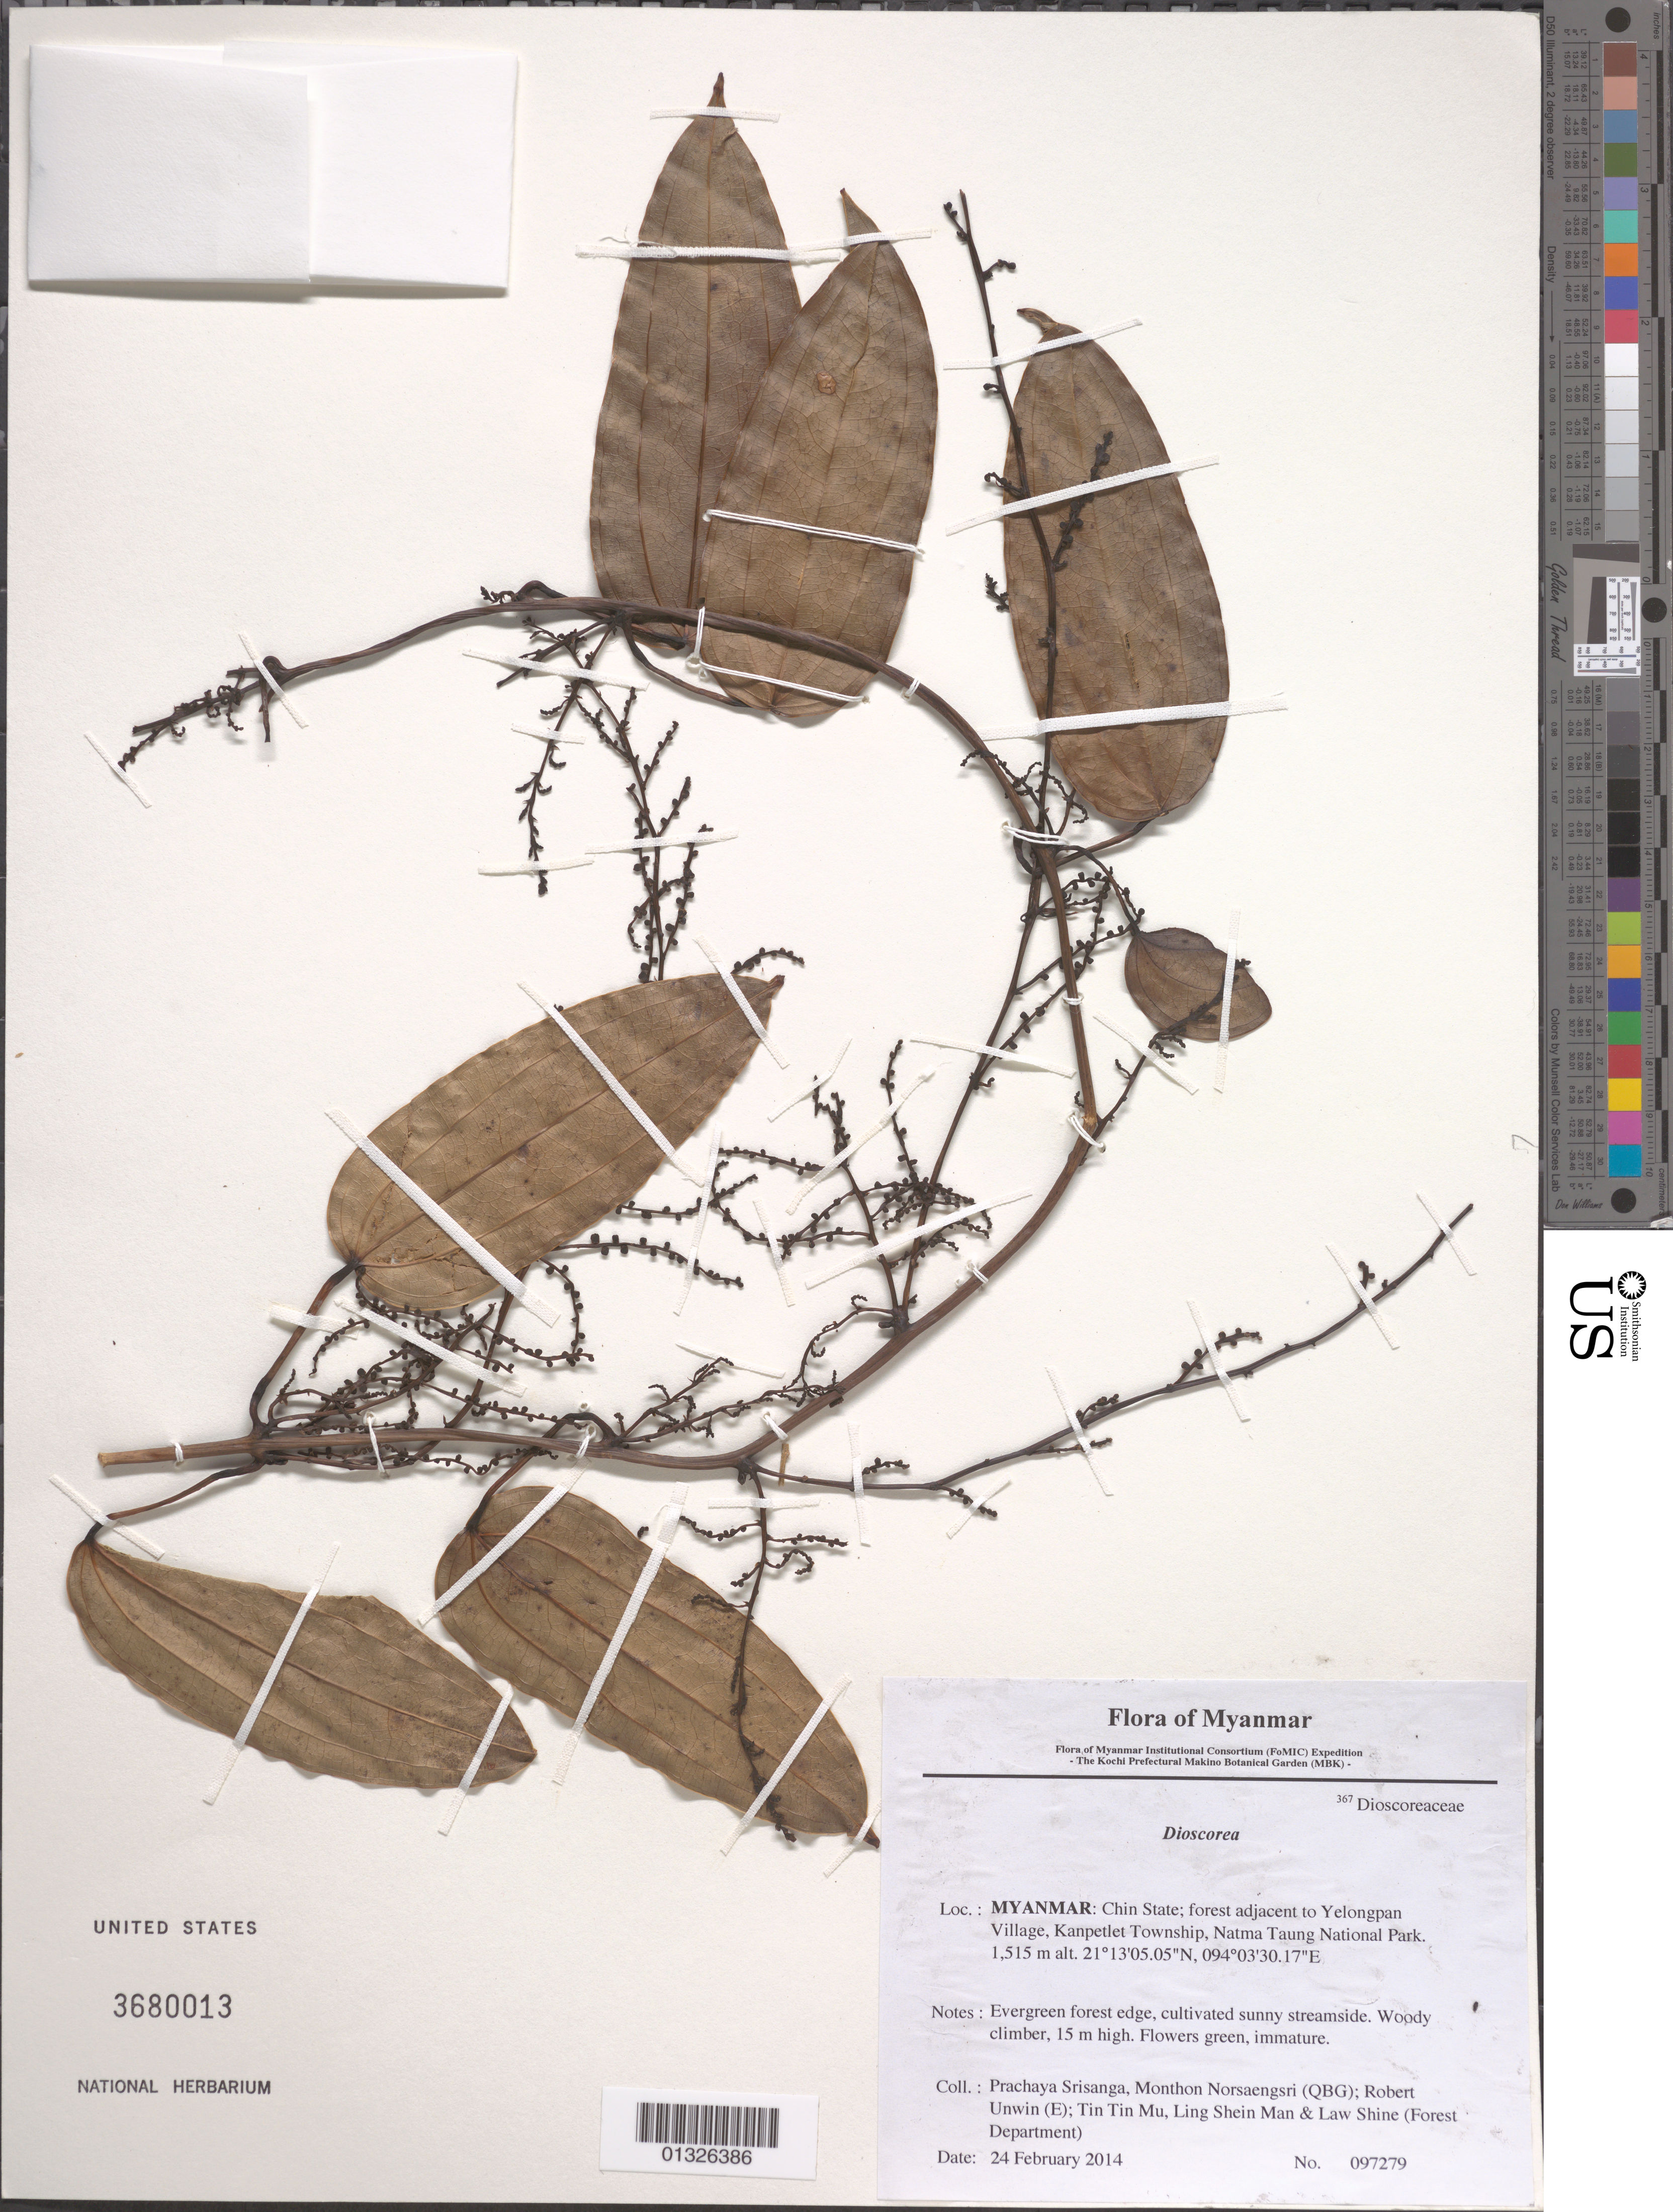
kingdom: Plantae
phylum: Tracheophyta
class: Liliopsida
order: Dioscoreales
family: Dioscoreaceae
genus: Dioscorea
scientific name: Dioscorea sp.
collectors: P. Srisanga, M. Norsaengsri, R. Unwin, Tin Tin Mu, Ling Shein Man & L. Shine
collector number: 97279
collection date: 2014-02-24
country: Myanmar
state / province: Chin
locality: Forest adjacent to Yelongpan Village, Kanpetlet Township, Natma Taung National Park.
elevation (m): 1515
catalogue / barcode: US 3680013